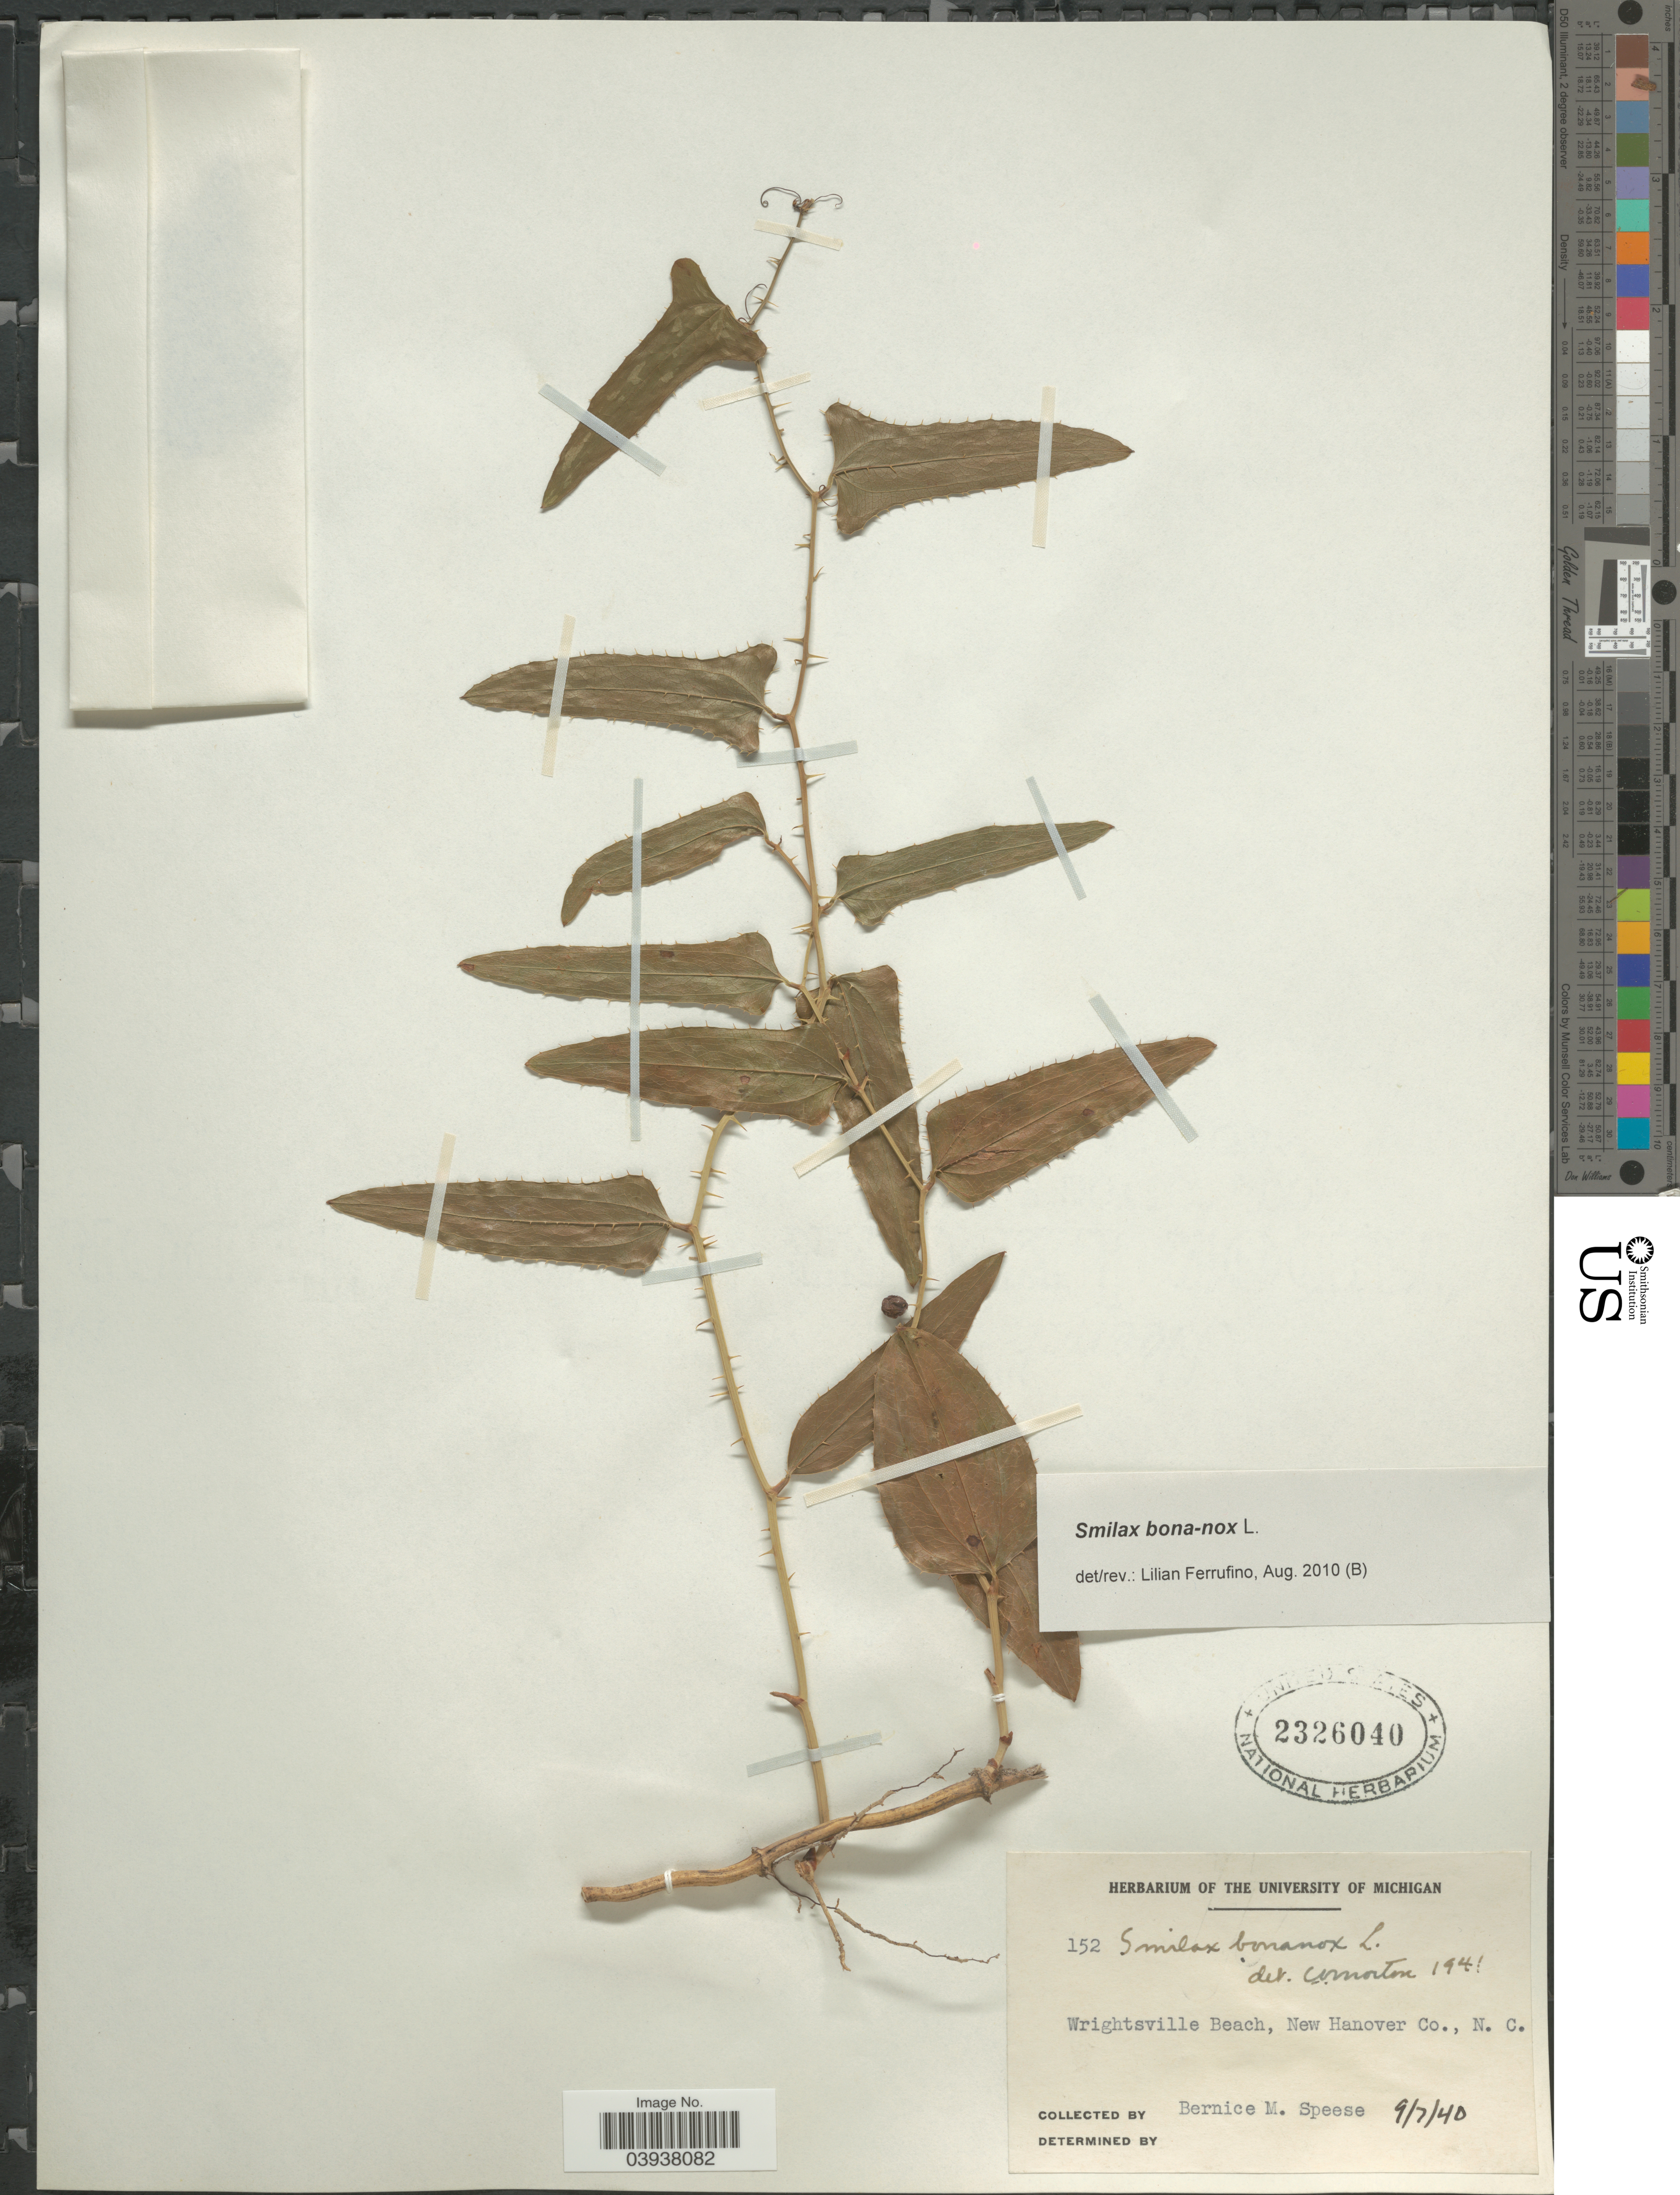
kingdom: Plantae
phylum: Tracheophyta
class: Liliopsida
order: Liliales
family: Smilacaceae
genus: Smilax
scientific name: Smilax bona-nox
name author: L.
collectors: B. Speese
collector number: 152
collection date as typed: Transcribed d/m/y: 7/9/40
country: United States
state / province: North Carolina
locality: Wrightsville Beach, New Hanover Co.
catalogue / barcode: US 2326040